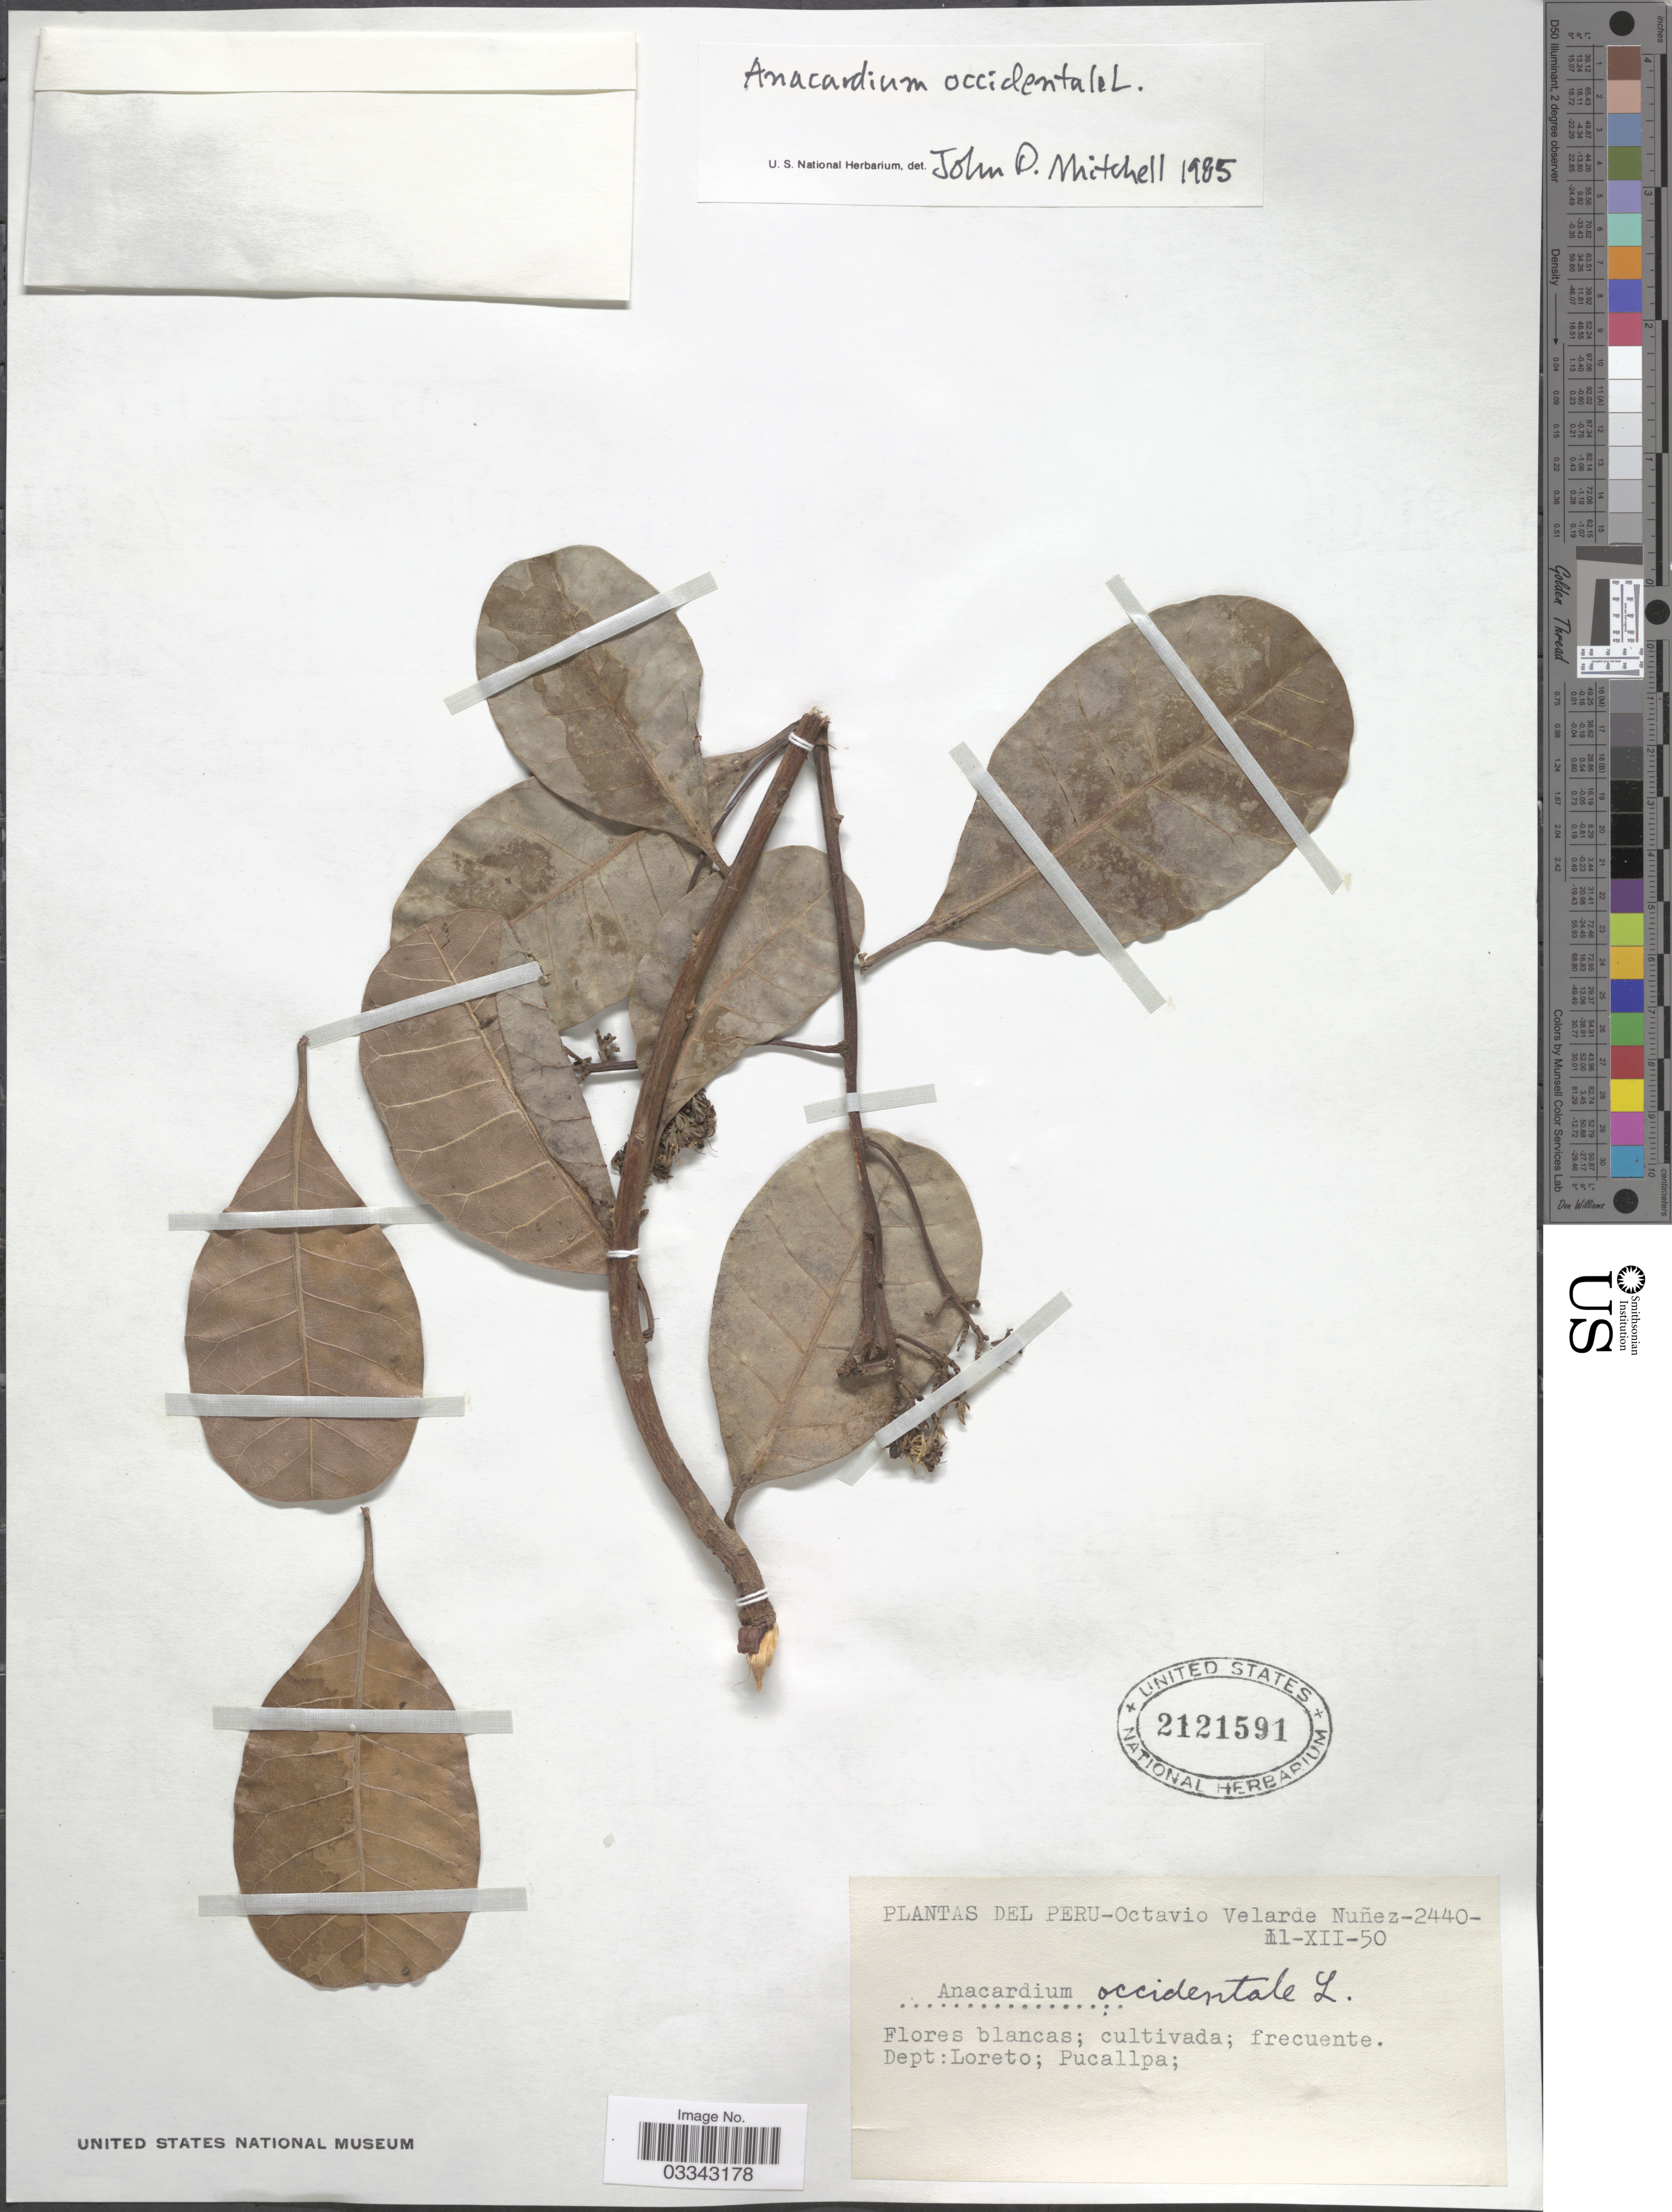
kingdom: Plantae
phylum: Tracheophyta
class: Magnoliopsida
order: Sapindales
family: Anacardiaceae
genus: Anacardium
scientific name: Anacardium occidentale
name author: L.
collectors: O. Velarde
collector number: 2440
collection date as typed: Transcribed d/m/y: 11/12/50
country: Peru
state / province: Loreto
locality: Dept: Loreto; Pucallpa.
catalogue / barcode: US 2121591